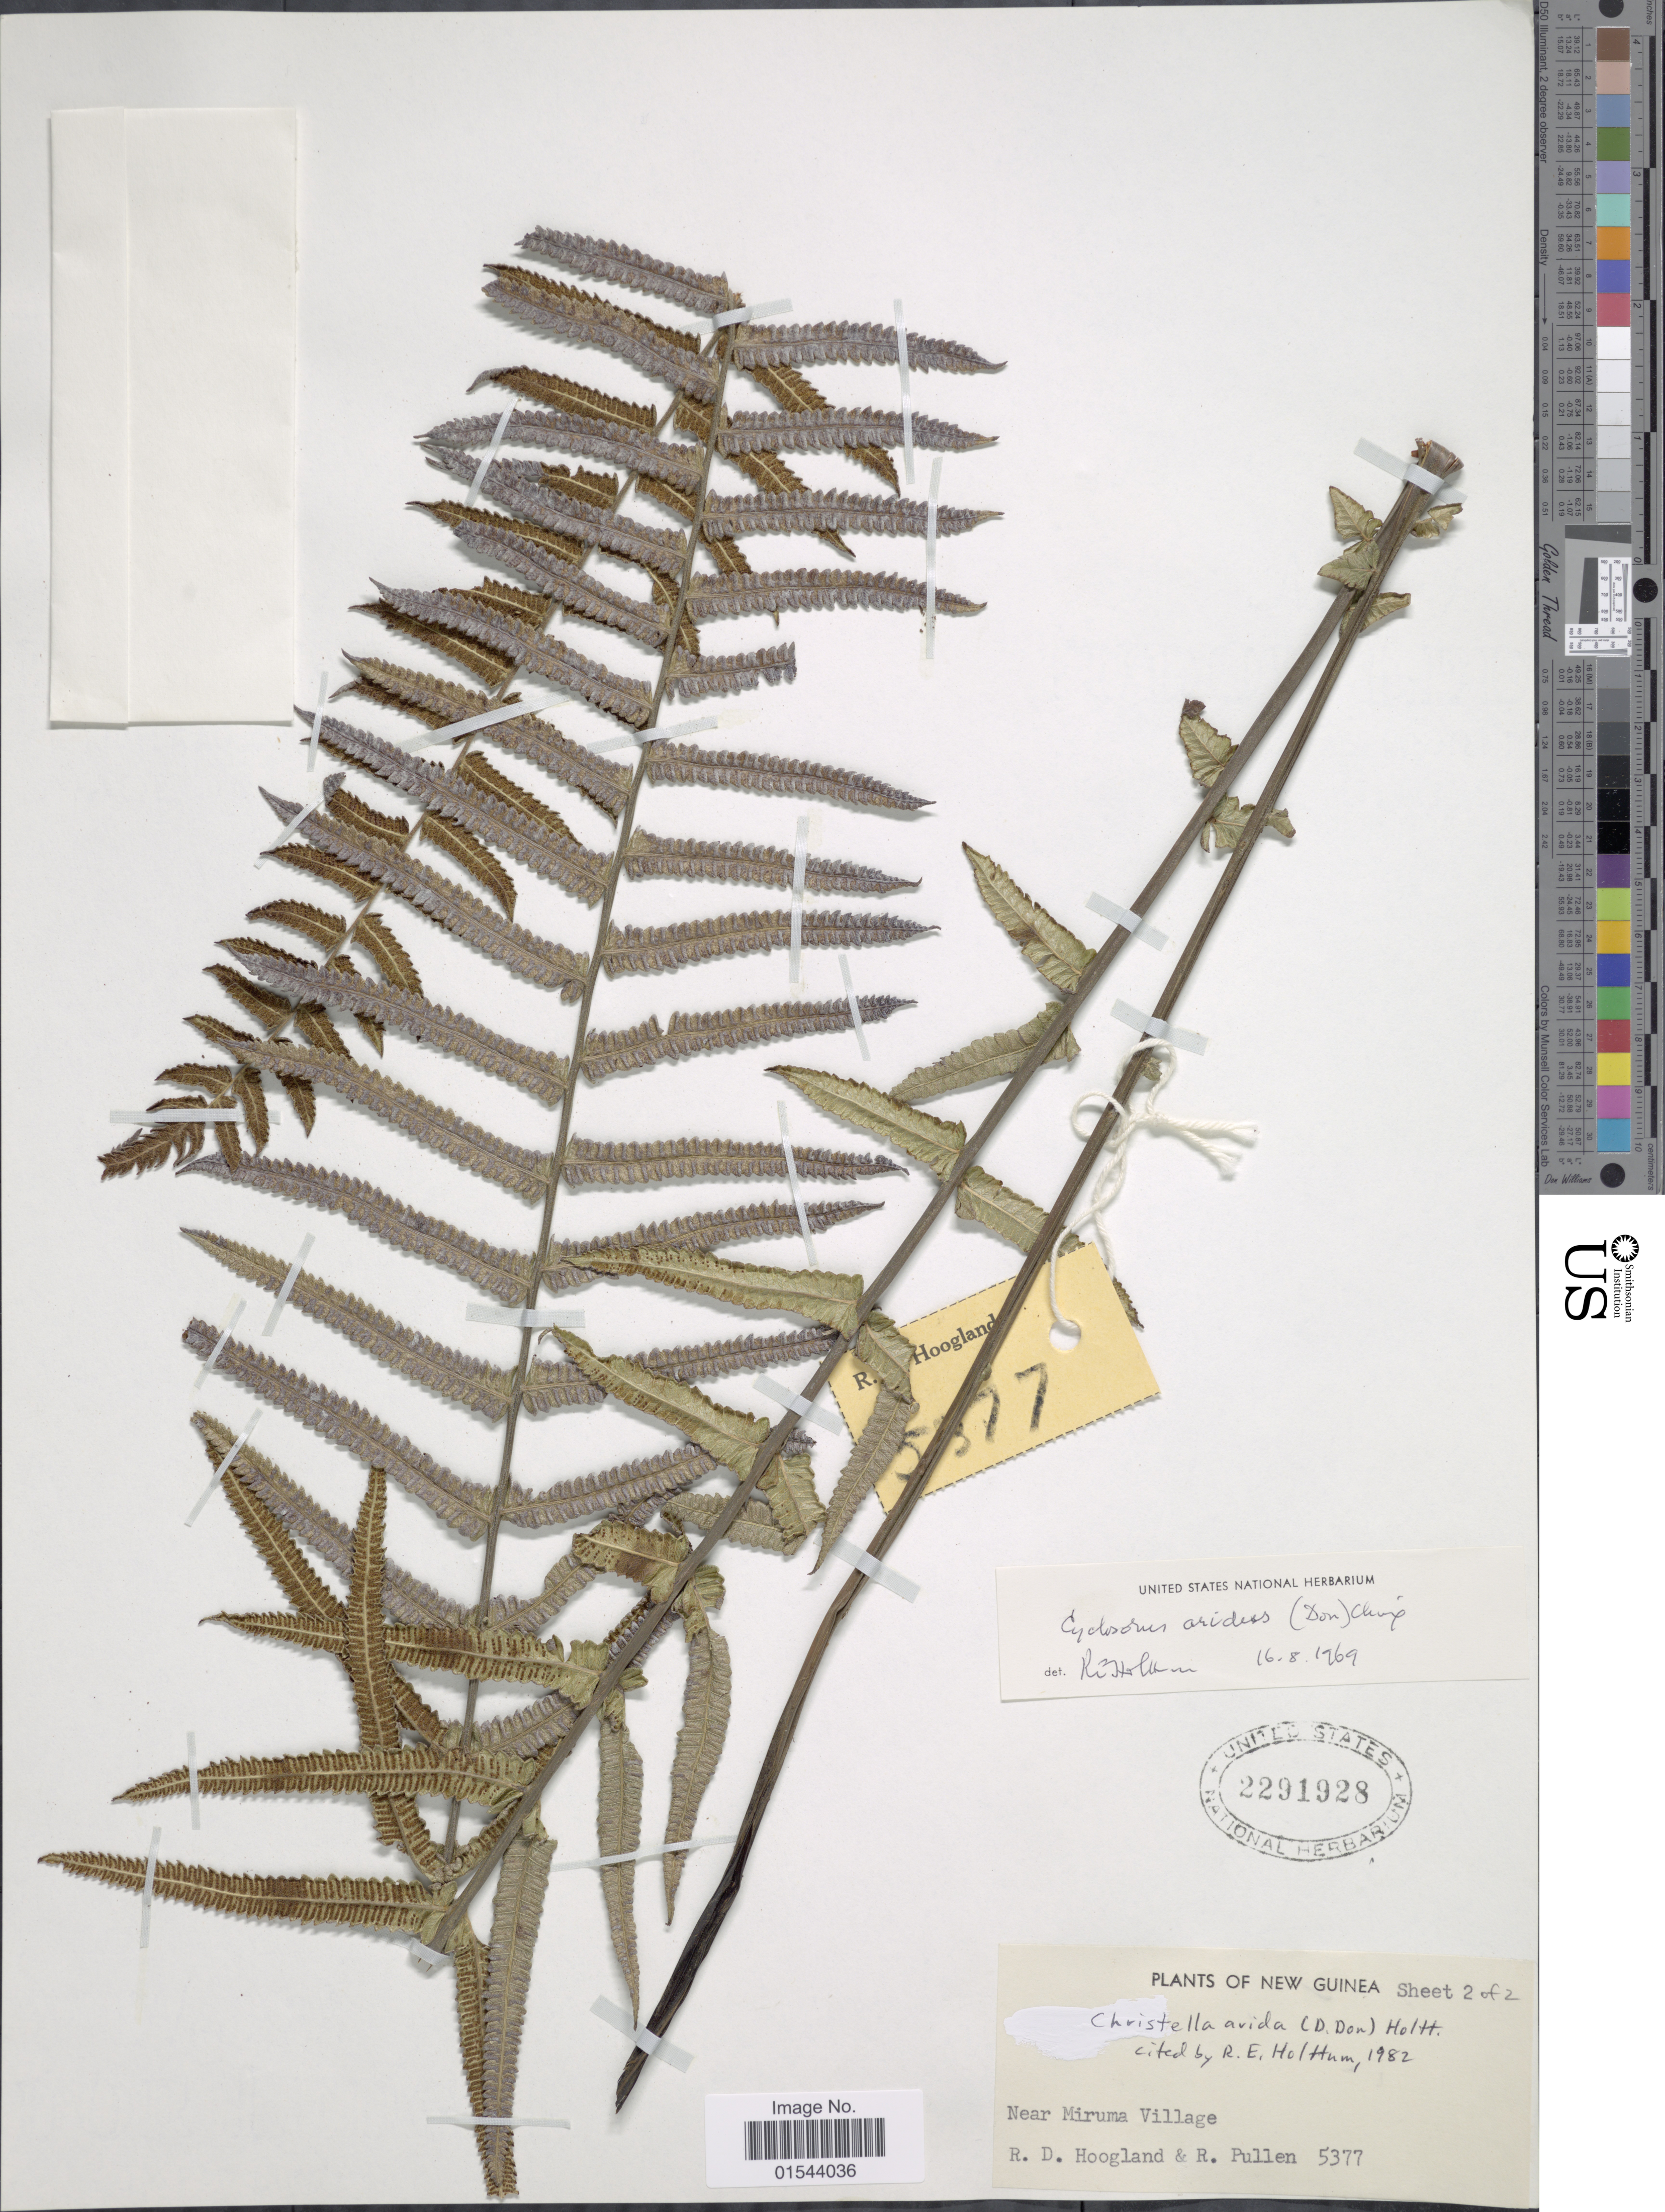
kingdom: Plantae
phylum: Tracheophyta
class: Polypodiopsida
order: Polypodiales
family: Thelypteridaceae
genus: Christella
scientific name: Christella arida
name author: (D. Don) Holttum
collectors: R. D. Hoogland & R. Pullen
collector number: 5377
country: Papua New Guinea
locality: New Guinea, Near Miruma Village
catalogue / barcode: US 2291928